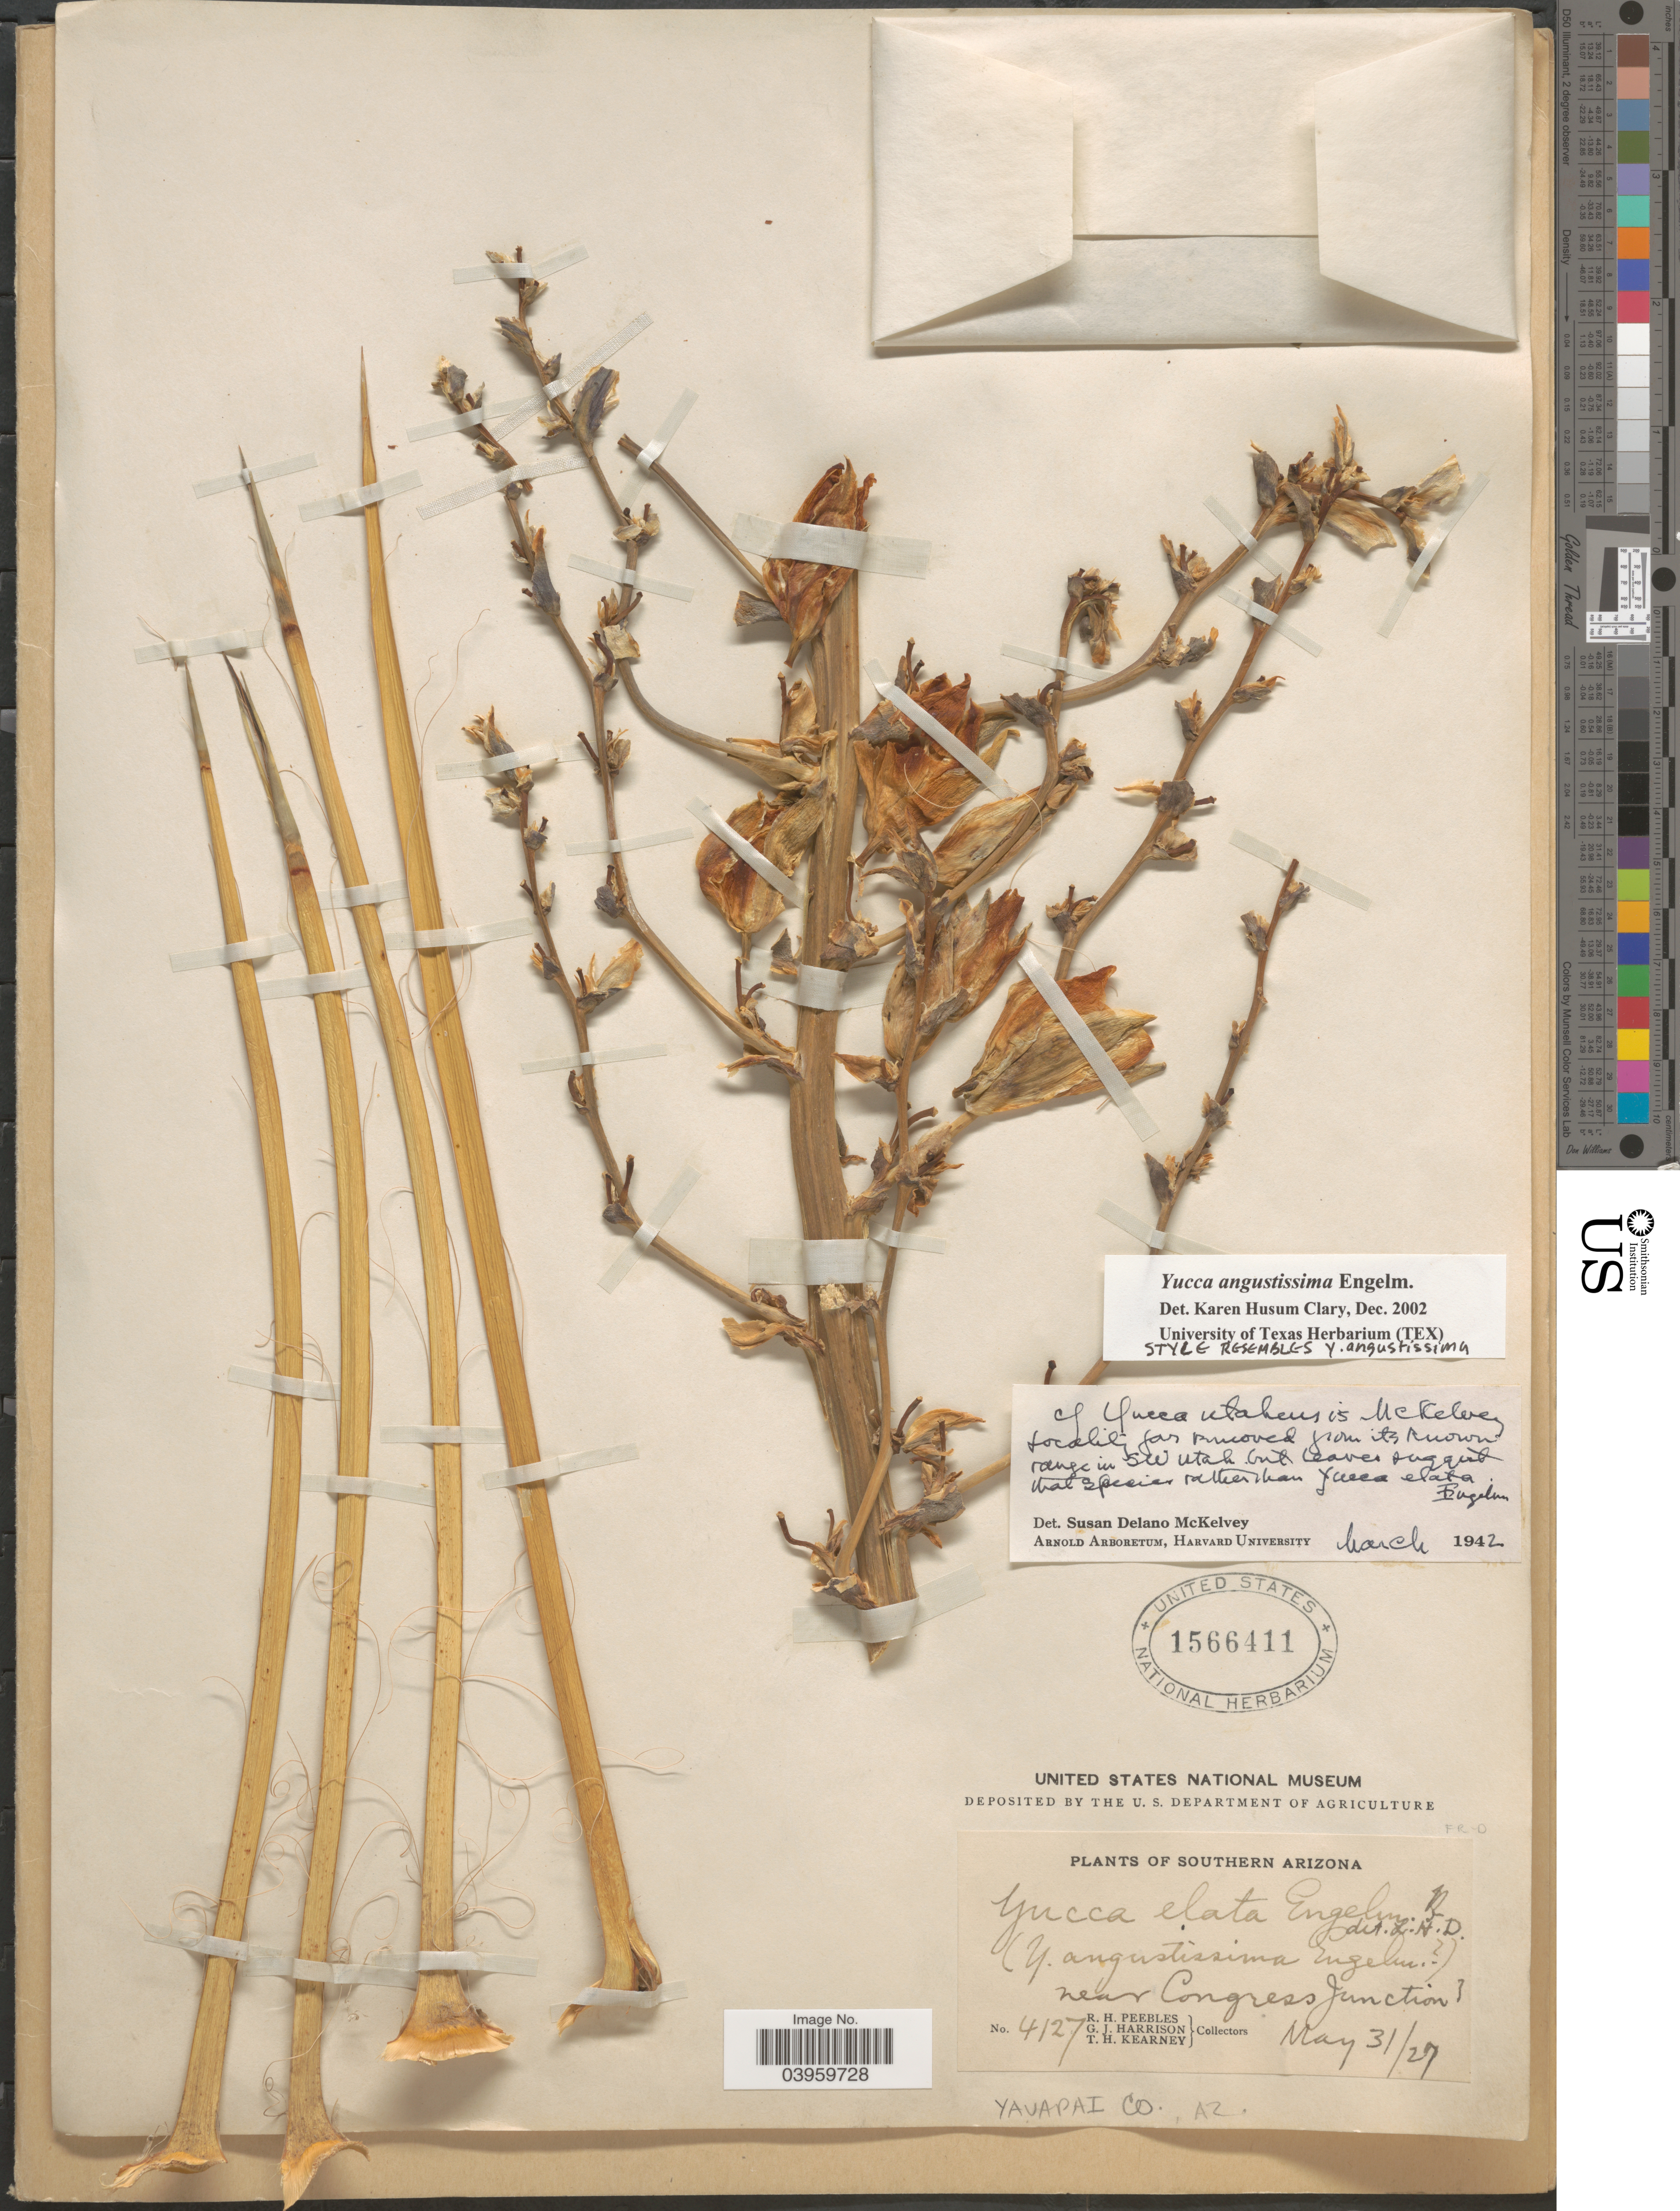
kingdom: Plantae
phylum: Tracheophyta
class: Liliopsida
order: Asparagales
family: Asparagaceae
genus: Yucca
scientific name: Yucca angustissima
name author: Engelm. ex Trel.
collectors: R. H. Peebles, G. J. Harrison & T. H. Kearney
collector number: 4127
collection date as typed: Transcribed d/m/y: 31/5/27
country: United States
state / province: Arizona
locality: Southern Arizona. Near Congress Junction. Yavapai Co.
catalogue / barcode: US 1566411